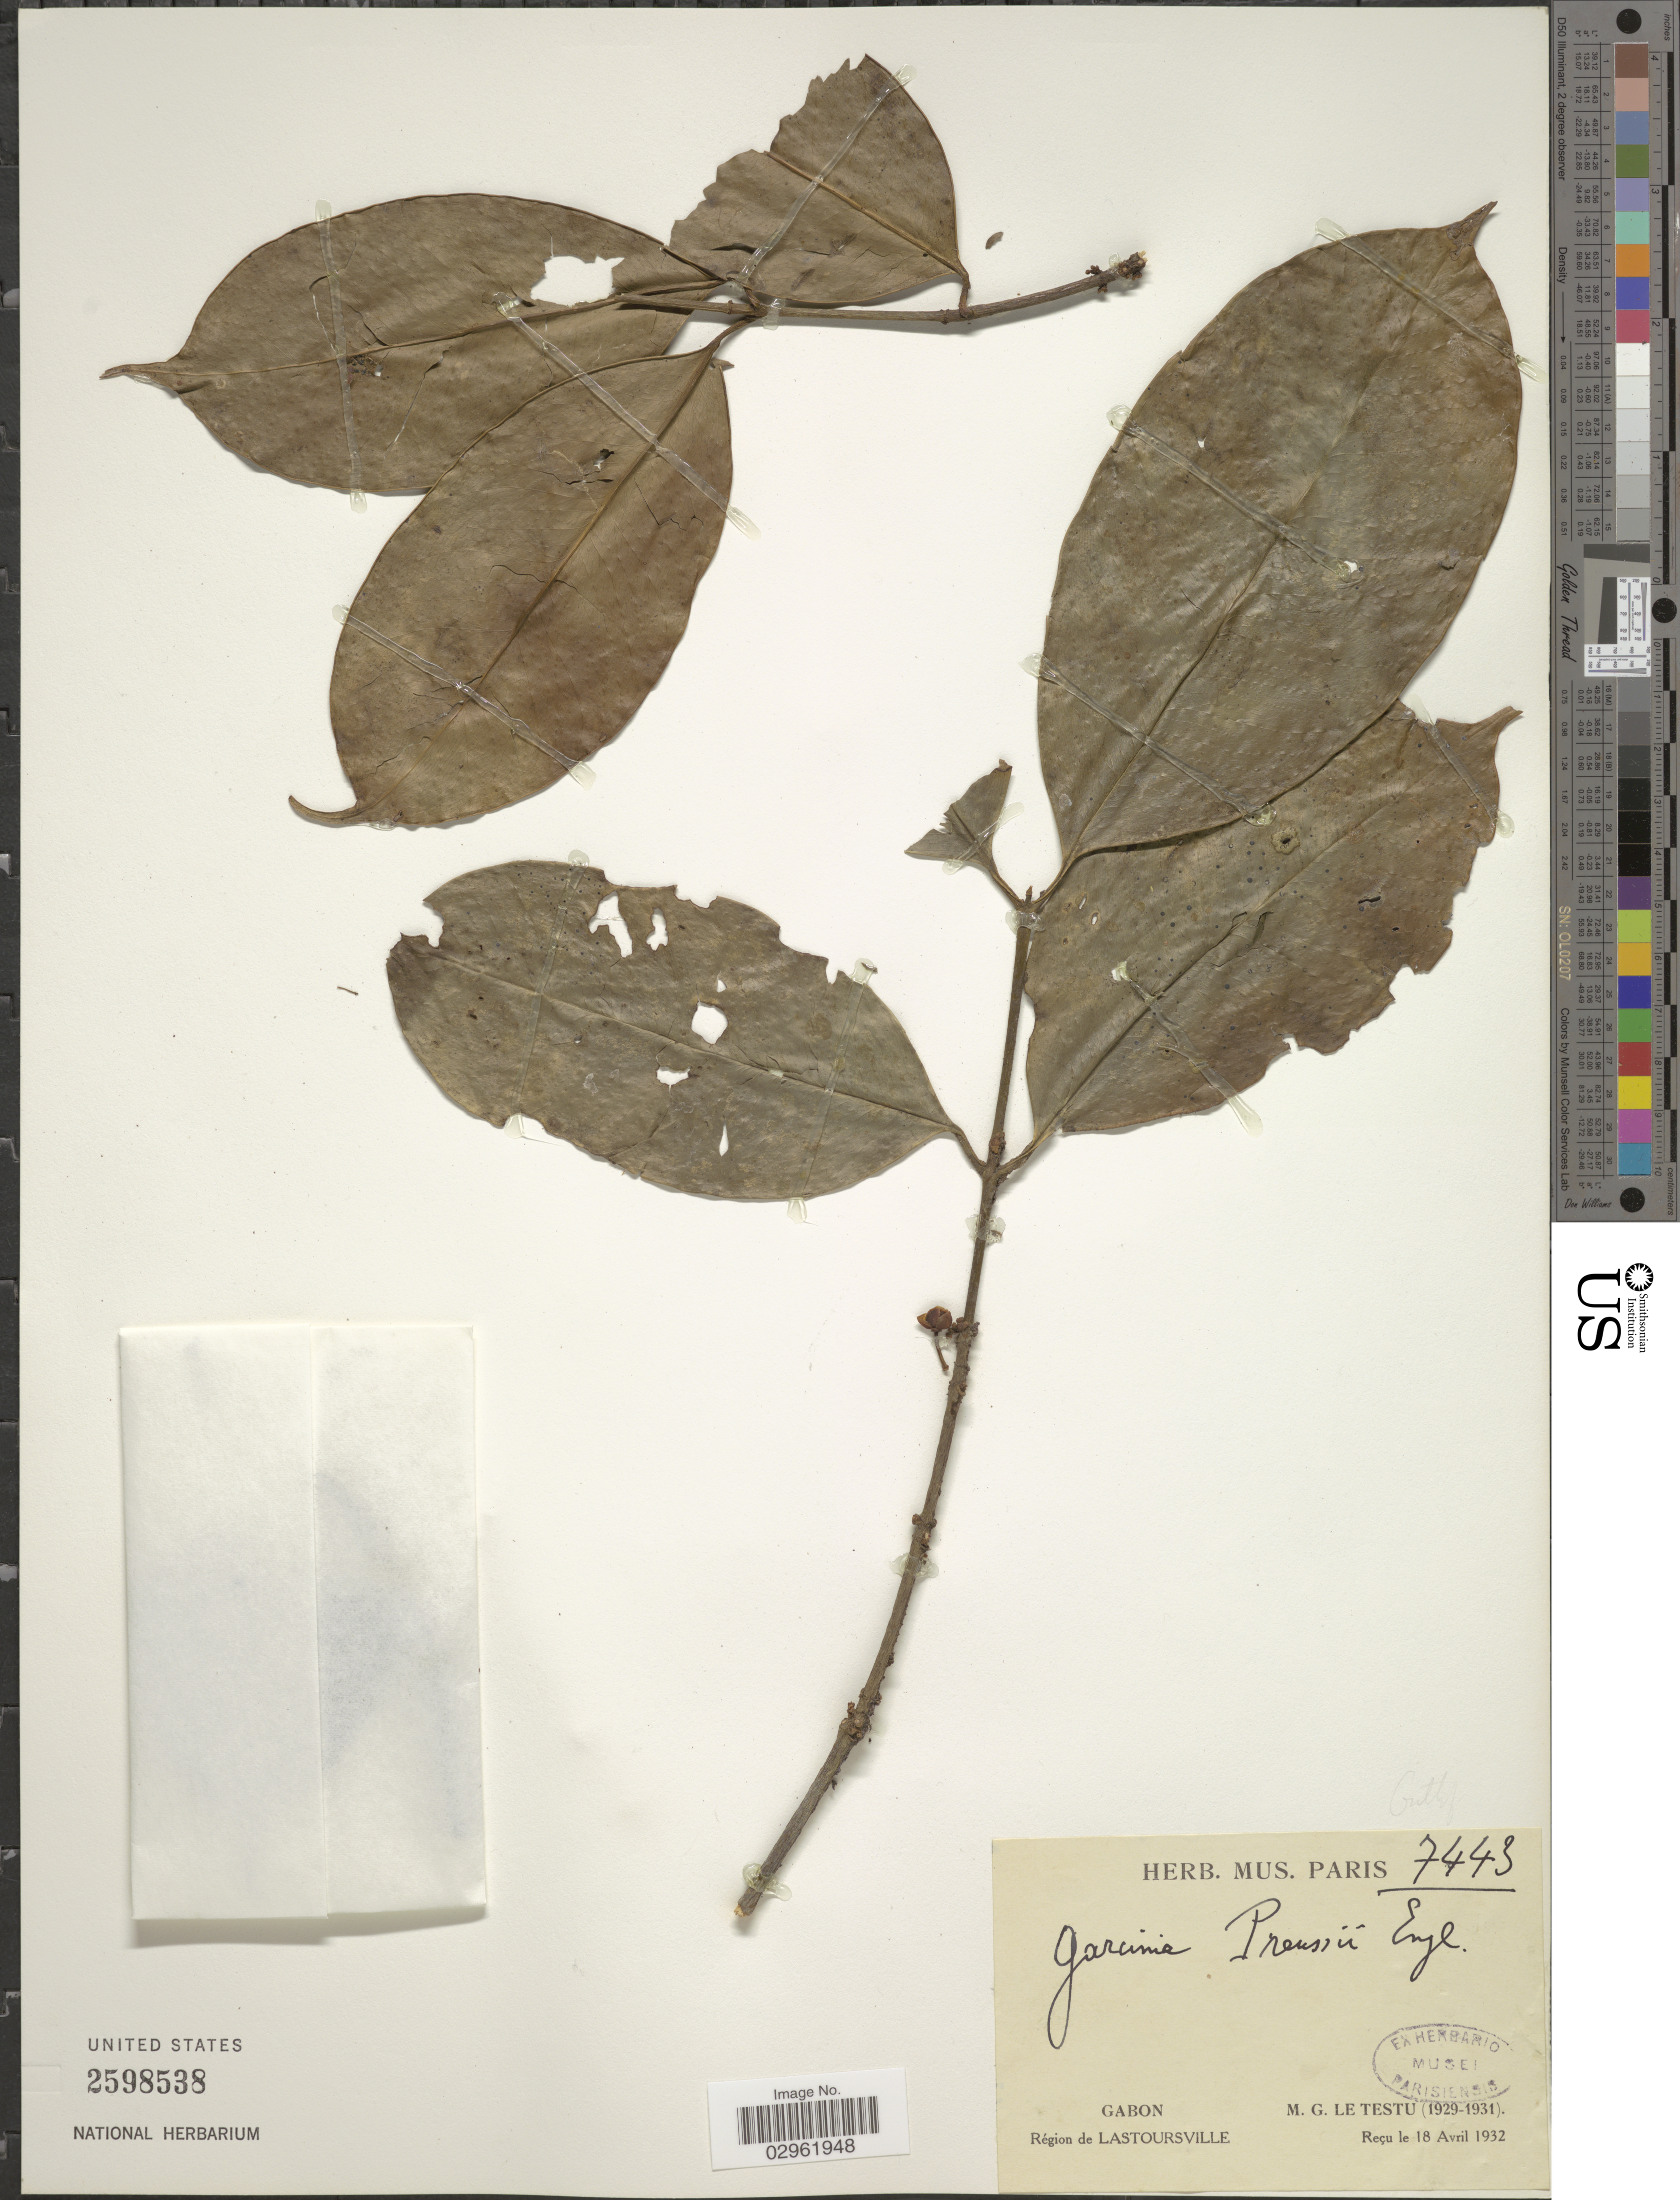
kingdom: Plantae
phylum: Tracheophyta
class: Magnoliopsida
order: Malpighiales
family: Clusiaceae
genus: Garcinia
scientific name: Garcinia preussii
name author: Engl.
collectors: G. Le Testu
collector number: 7443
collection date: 1929/1931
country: Gabon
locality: Région de Lastoursville.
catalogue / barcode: US 2598538